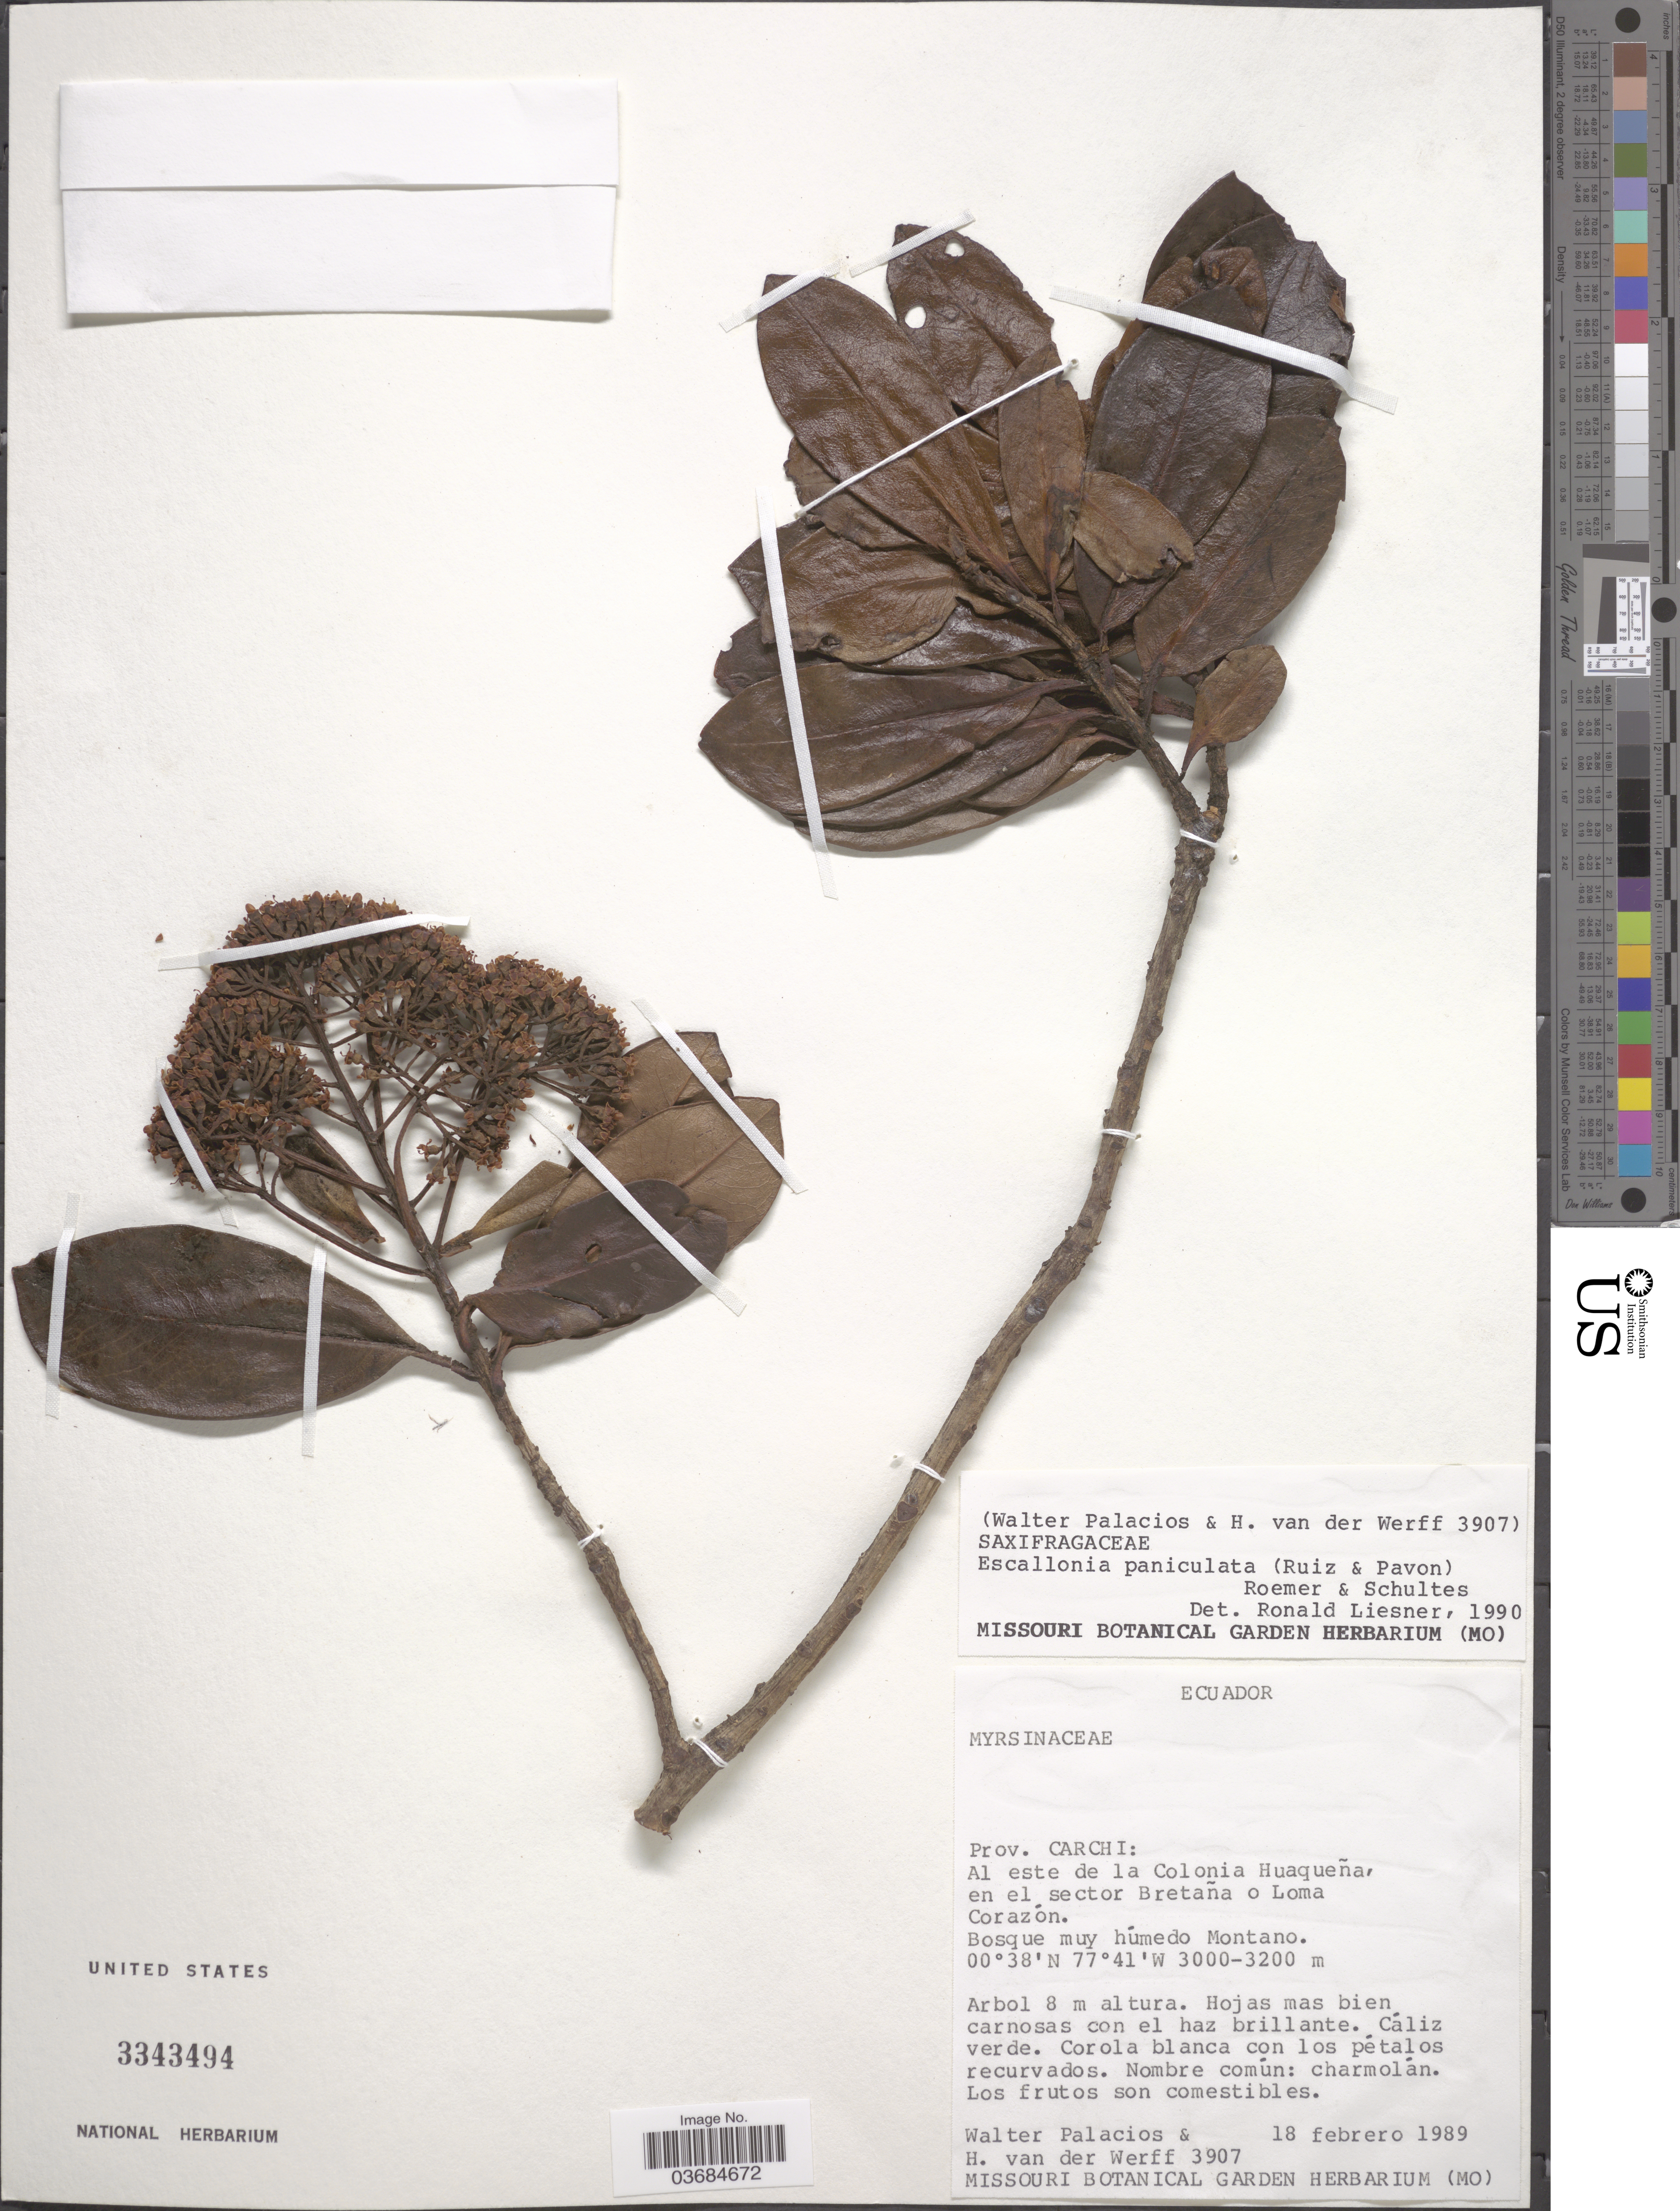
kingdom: Plantae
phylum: Tracheophyta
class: Magnoliopsida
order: Escalloniales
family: Escalloniaceae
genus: Escallonia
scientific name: Escallonia paniculata var. paniculata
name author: (Ruiz & Pav.) Roem. & Schult.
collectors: W. Palacios & H. van der Werff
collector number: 3907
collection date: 1989-02-18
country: Ecuador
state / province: Carchi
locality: Al este de la Colonia Huaqueña, en el sector Bretaña o Loma Corazón. Bosque muy húmedo Montano.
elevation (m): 3000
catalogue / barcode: US 3343494